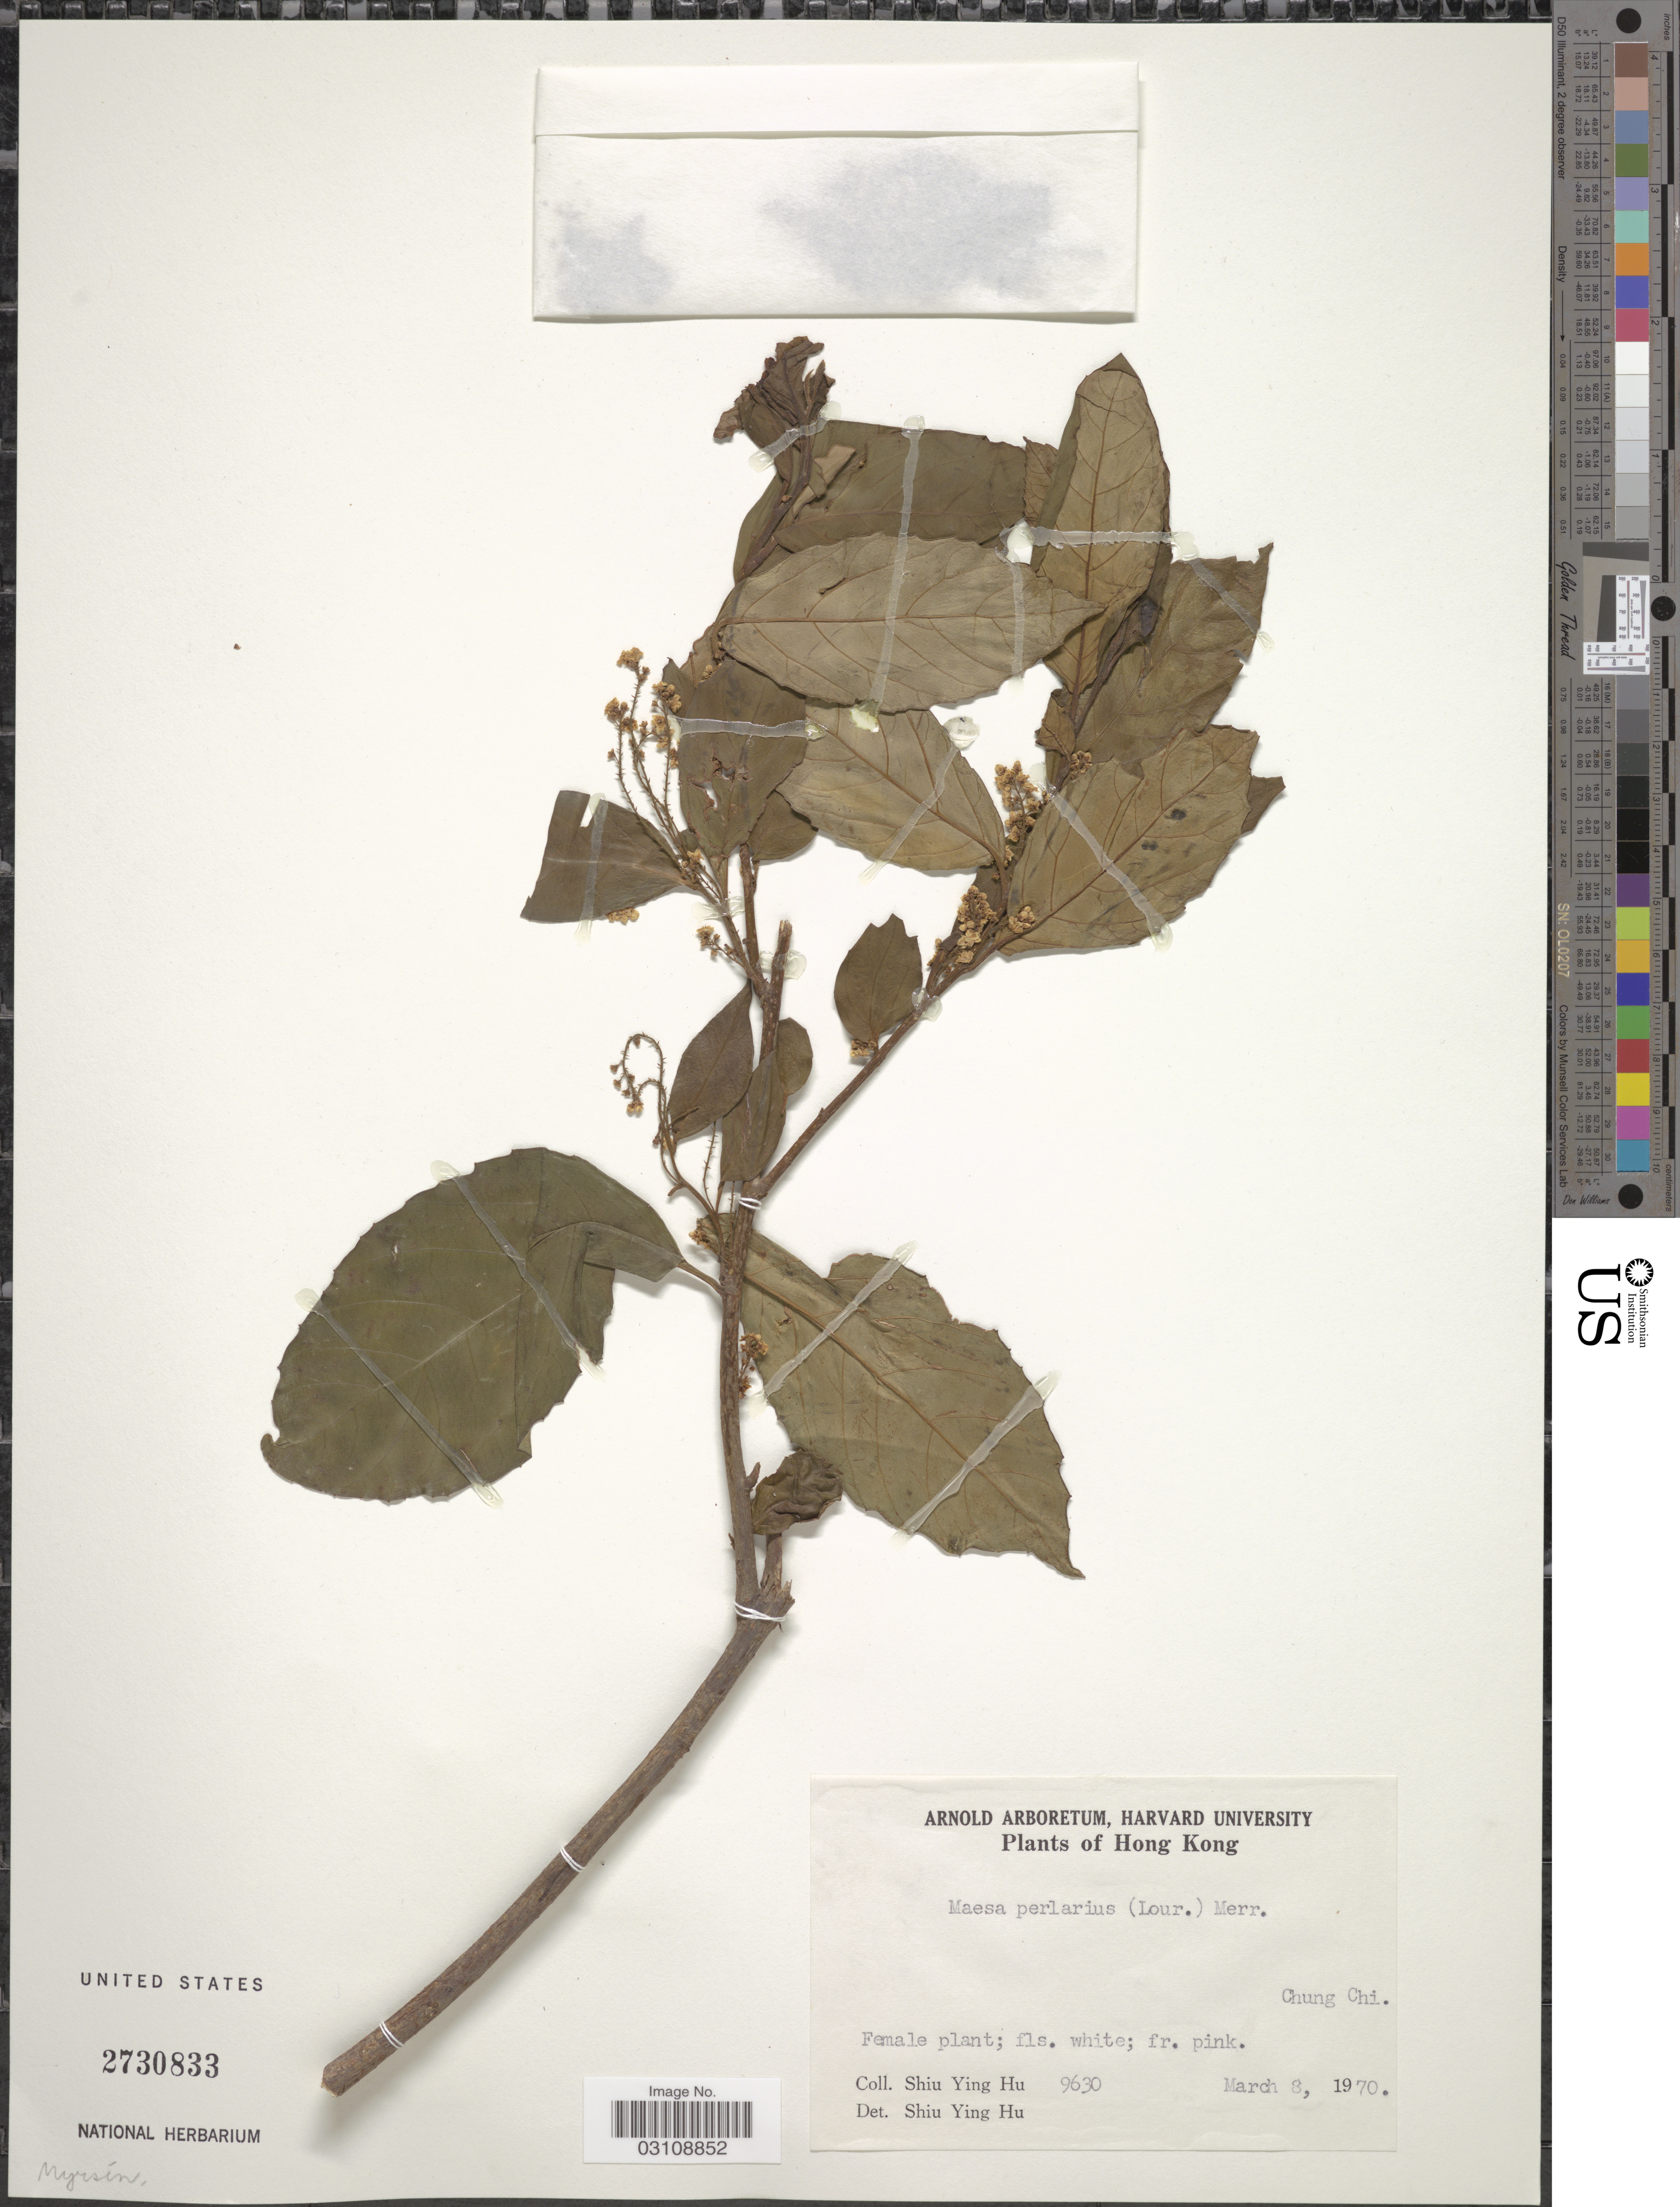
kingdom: Plantae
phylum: Tracheophyta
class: Magnoliopsida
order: Ericales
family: Primulaceae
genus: Maesa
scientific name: Maesa perlaria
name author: (Lour.) Merr.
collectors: S. Y. Hu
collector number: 9630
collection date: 1970-03-08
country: China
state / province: Hong Kong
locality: Chung Chi.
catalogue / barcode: US 2730833